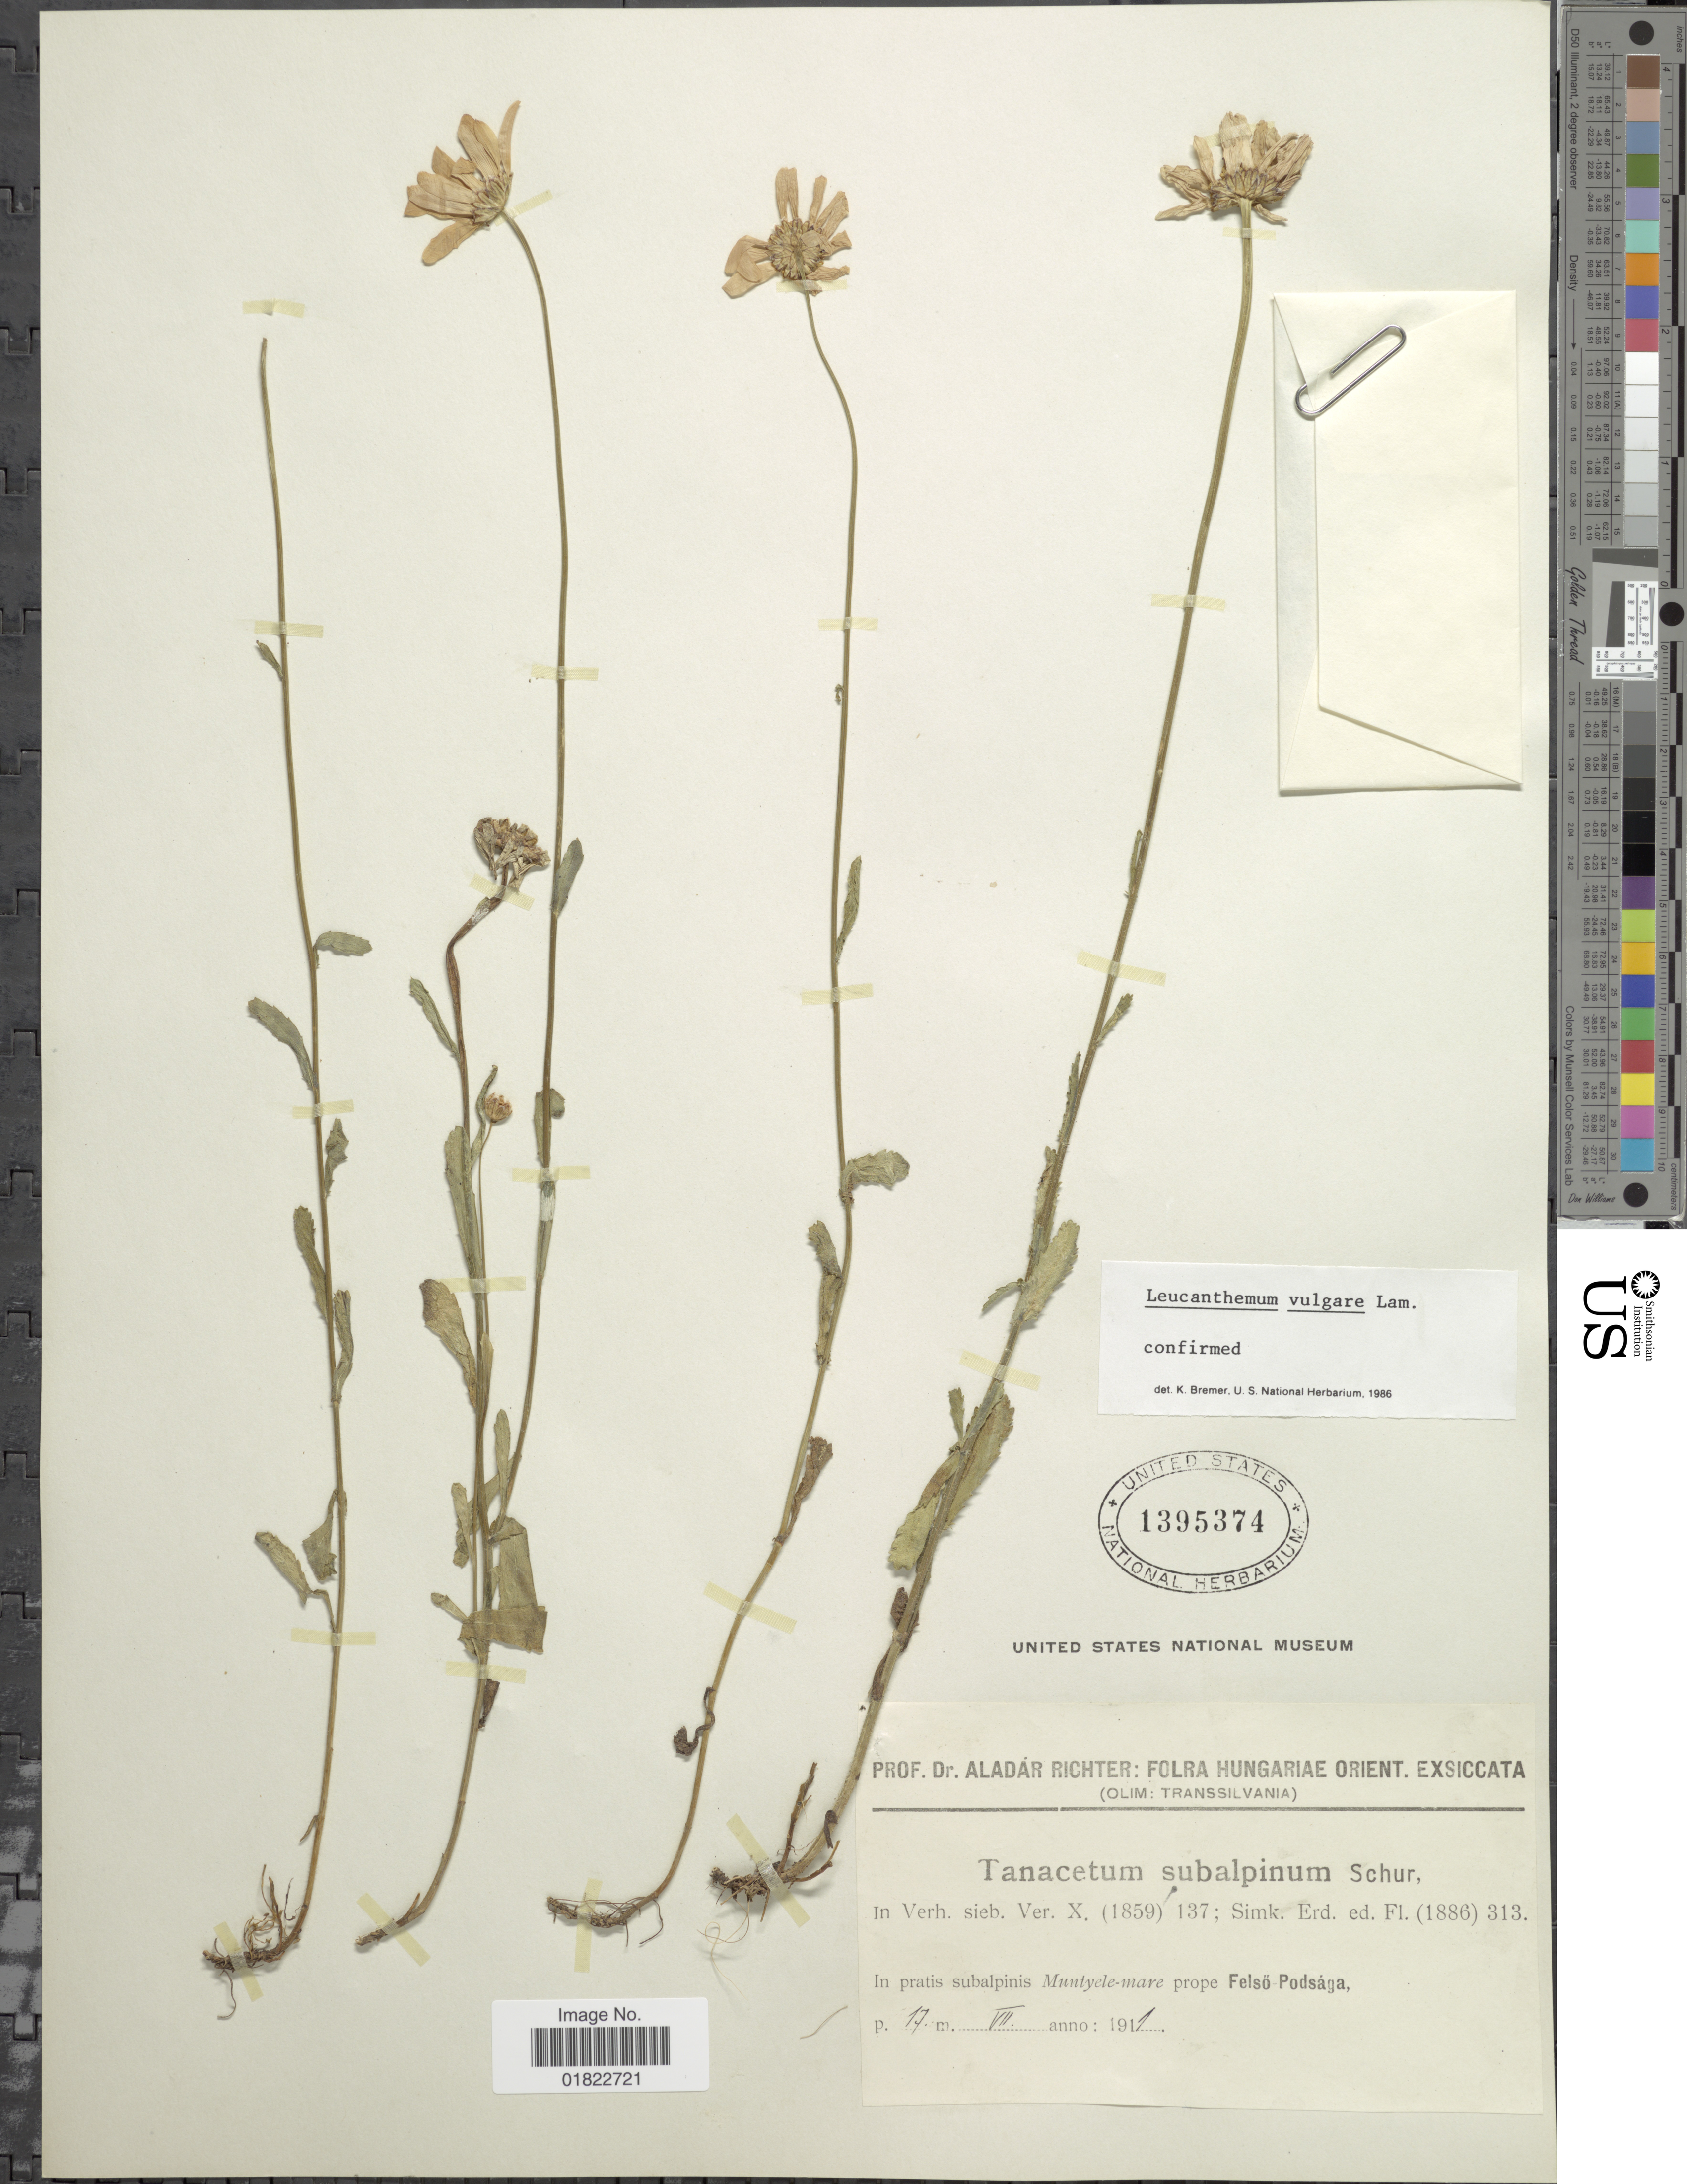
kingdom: Plantae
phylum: Tracheophyta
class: Magnoliopsida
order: Asterales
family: Asteraceae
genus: Leucanthemum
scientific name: Leucanthemum vulgare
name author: Lam.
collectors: A. Richter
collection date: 1911-07-17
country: Hungary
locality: Hungariae. In pratis subalpinis Muntyele-mare prope Felso Podsaga.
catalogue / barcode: US 1395374